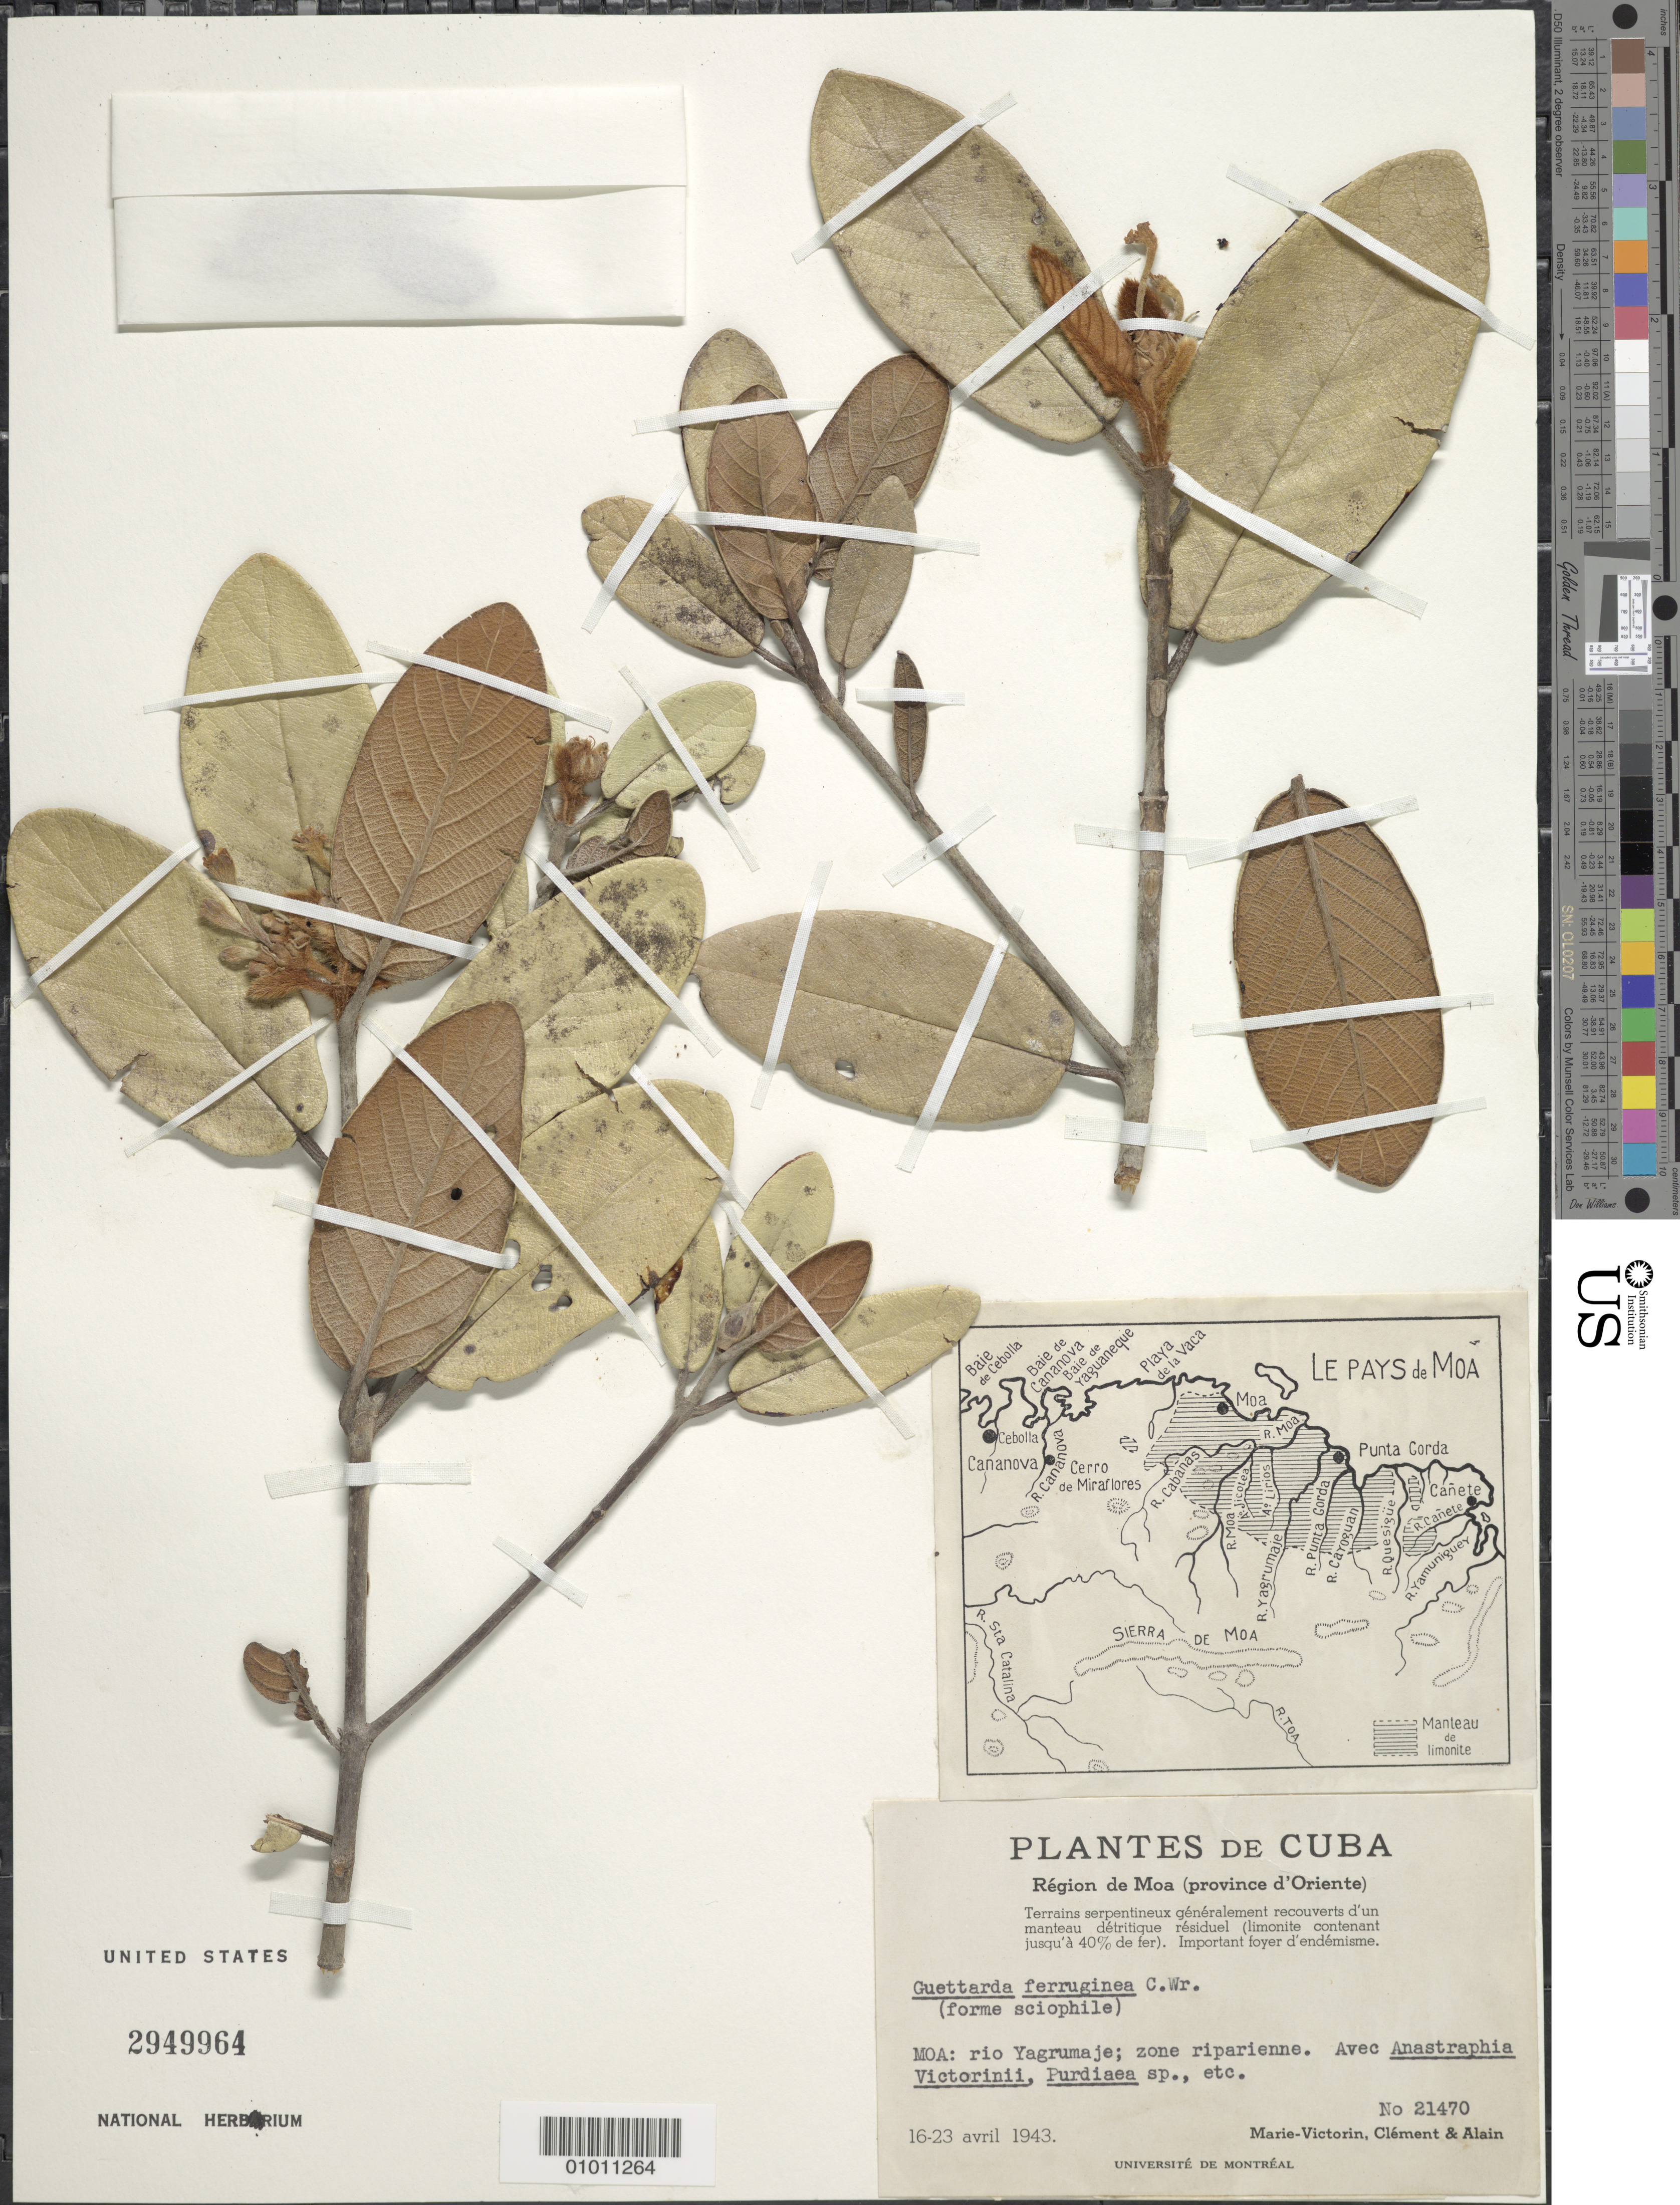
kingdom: Plantae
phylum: Tracheophyta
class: Magnoliopsida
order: Gentianales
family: Rubiaceae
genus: Guettarda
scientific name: Guettarda ferruginea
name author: Griseb.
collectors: -. Marie-Victorin, -- Clemente & A. H. Liogier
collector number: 21470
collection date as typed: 16 Apr 1943 to 23 Apr 1943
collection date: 1943-04-16/1943-04-23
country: Cuba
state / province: Holguín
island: Cuba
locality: Region de Moa, Rio Yagrumaje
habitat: Zone riparienne, avec Anastraphia, Victorinii, Purdiaea sp.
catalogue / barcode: US 2949964